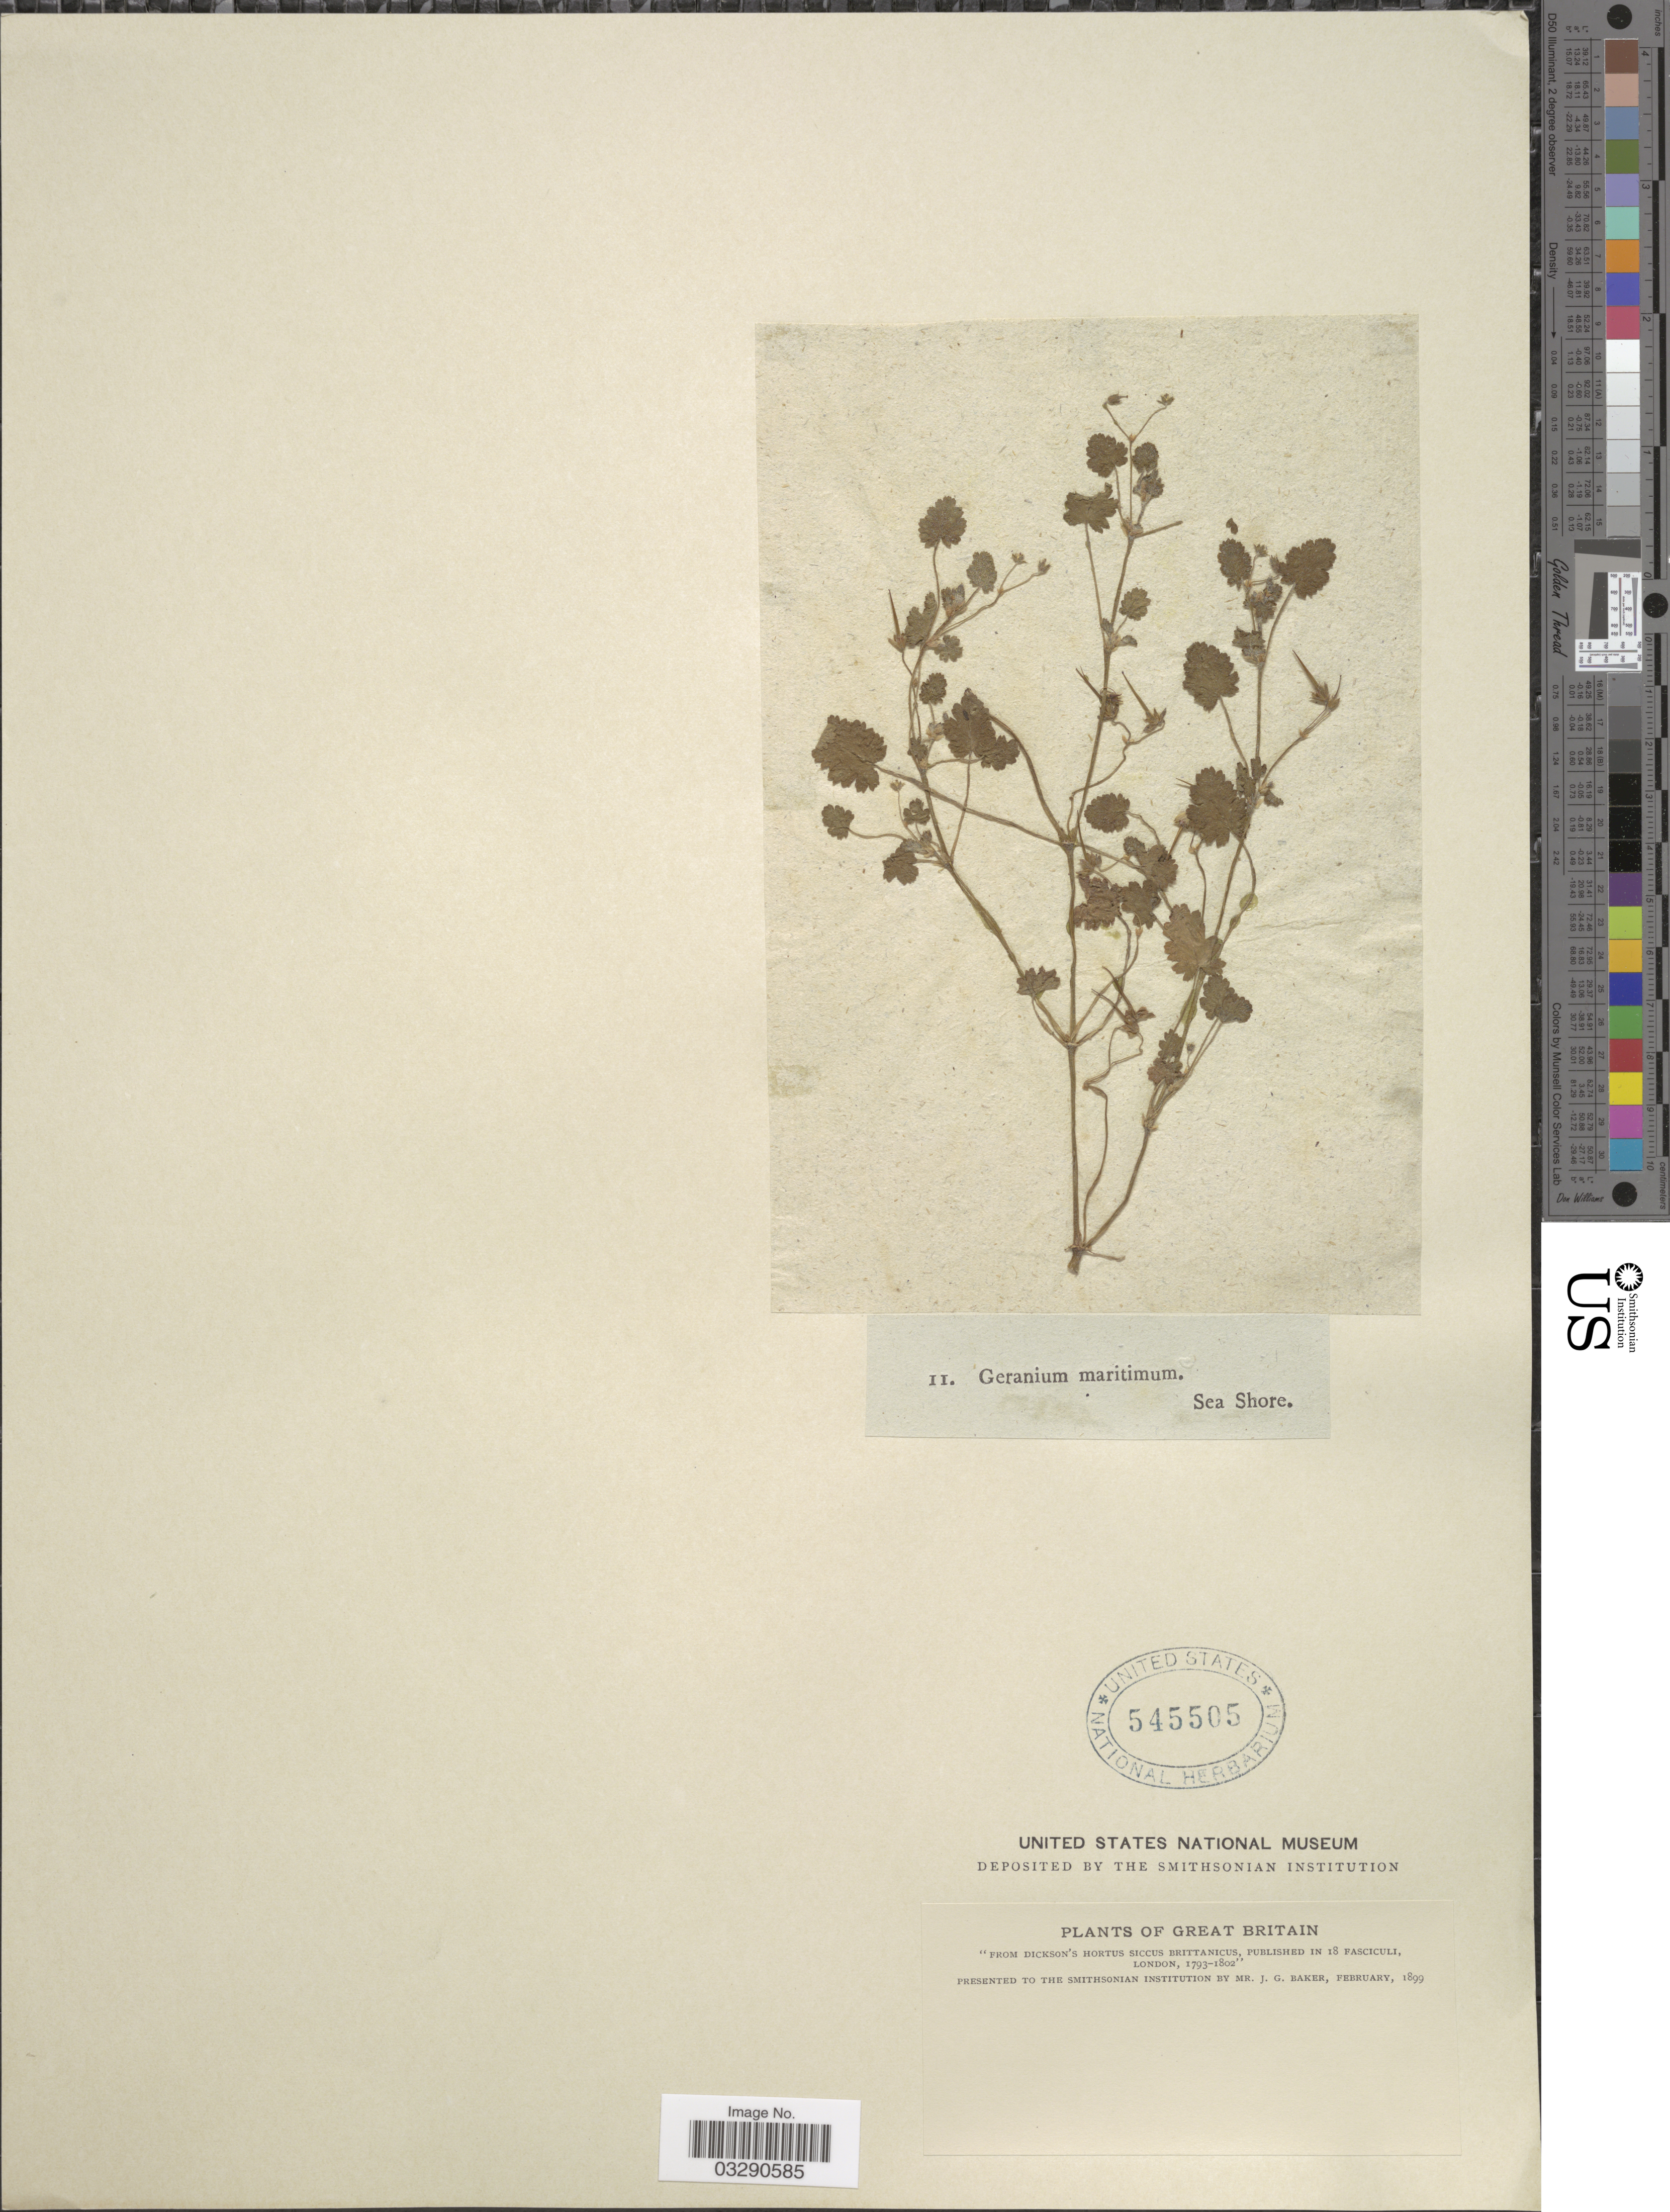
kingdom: Plantae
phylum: Tracheophyta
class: Magnoliopsida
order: Geraniales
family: Geraniaceae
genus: Geranium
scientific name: Geranium maritimum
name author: Burm. f.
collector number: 11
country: United Kingdom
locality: Sea Shore. Great Britain.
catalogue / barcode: US 545505